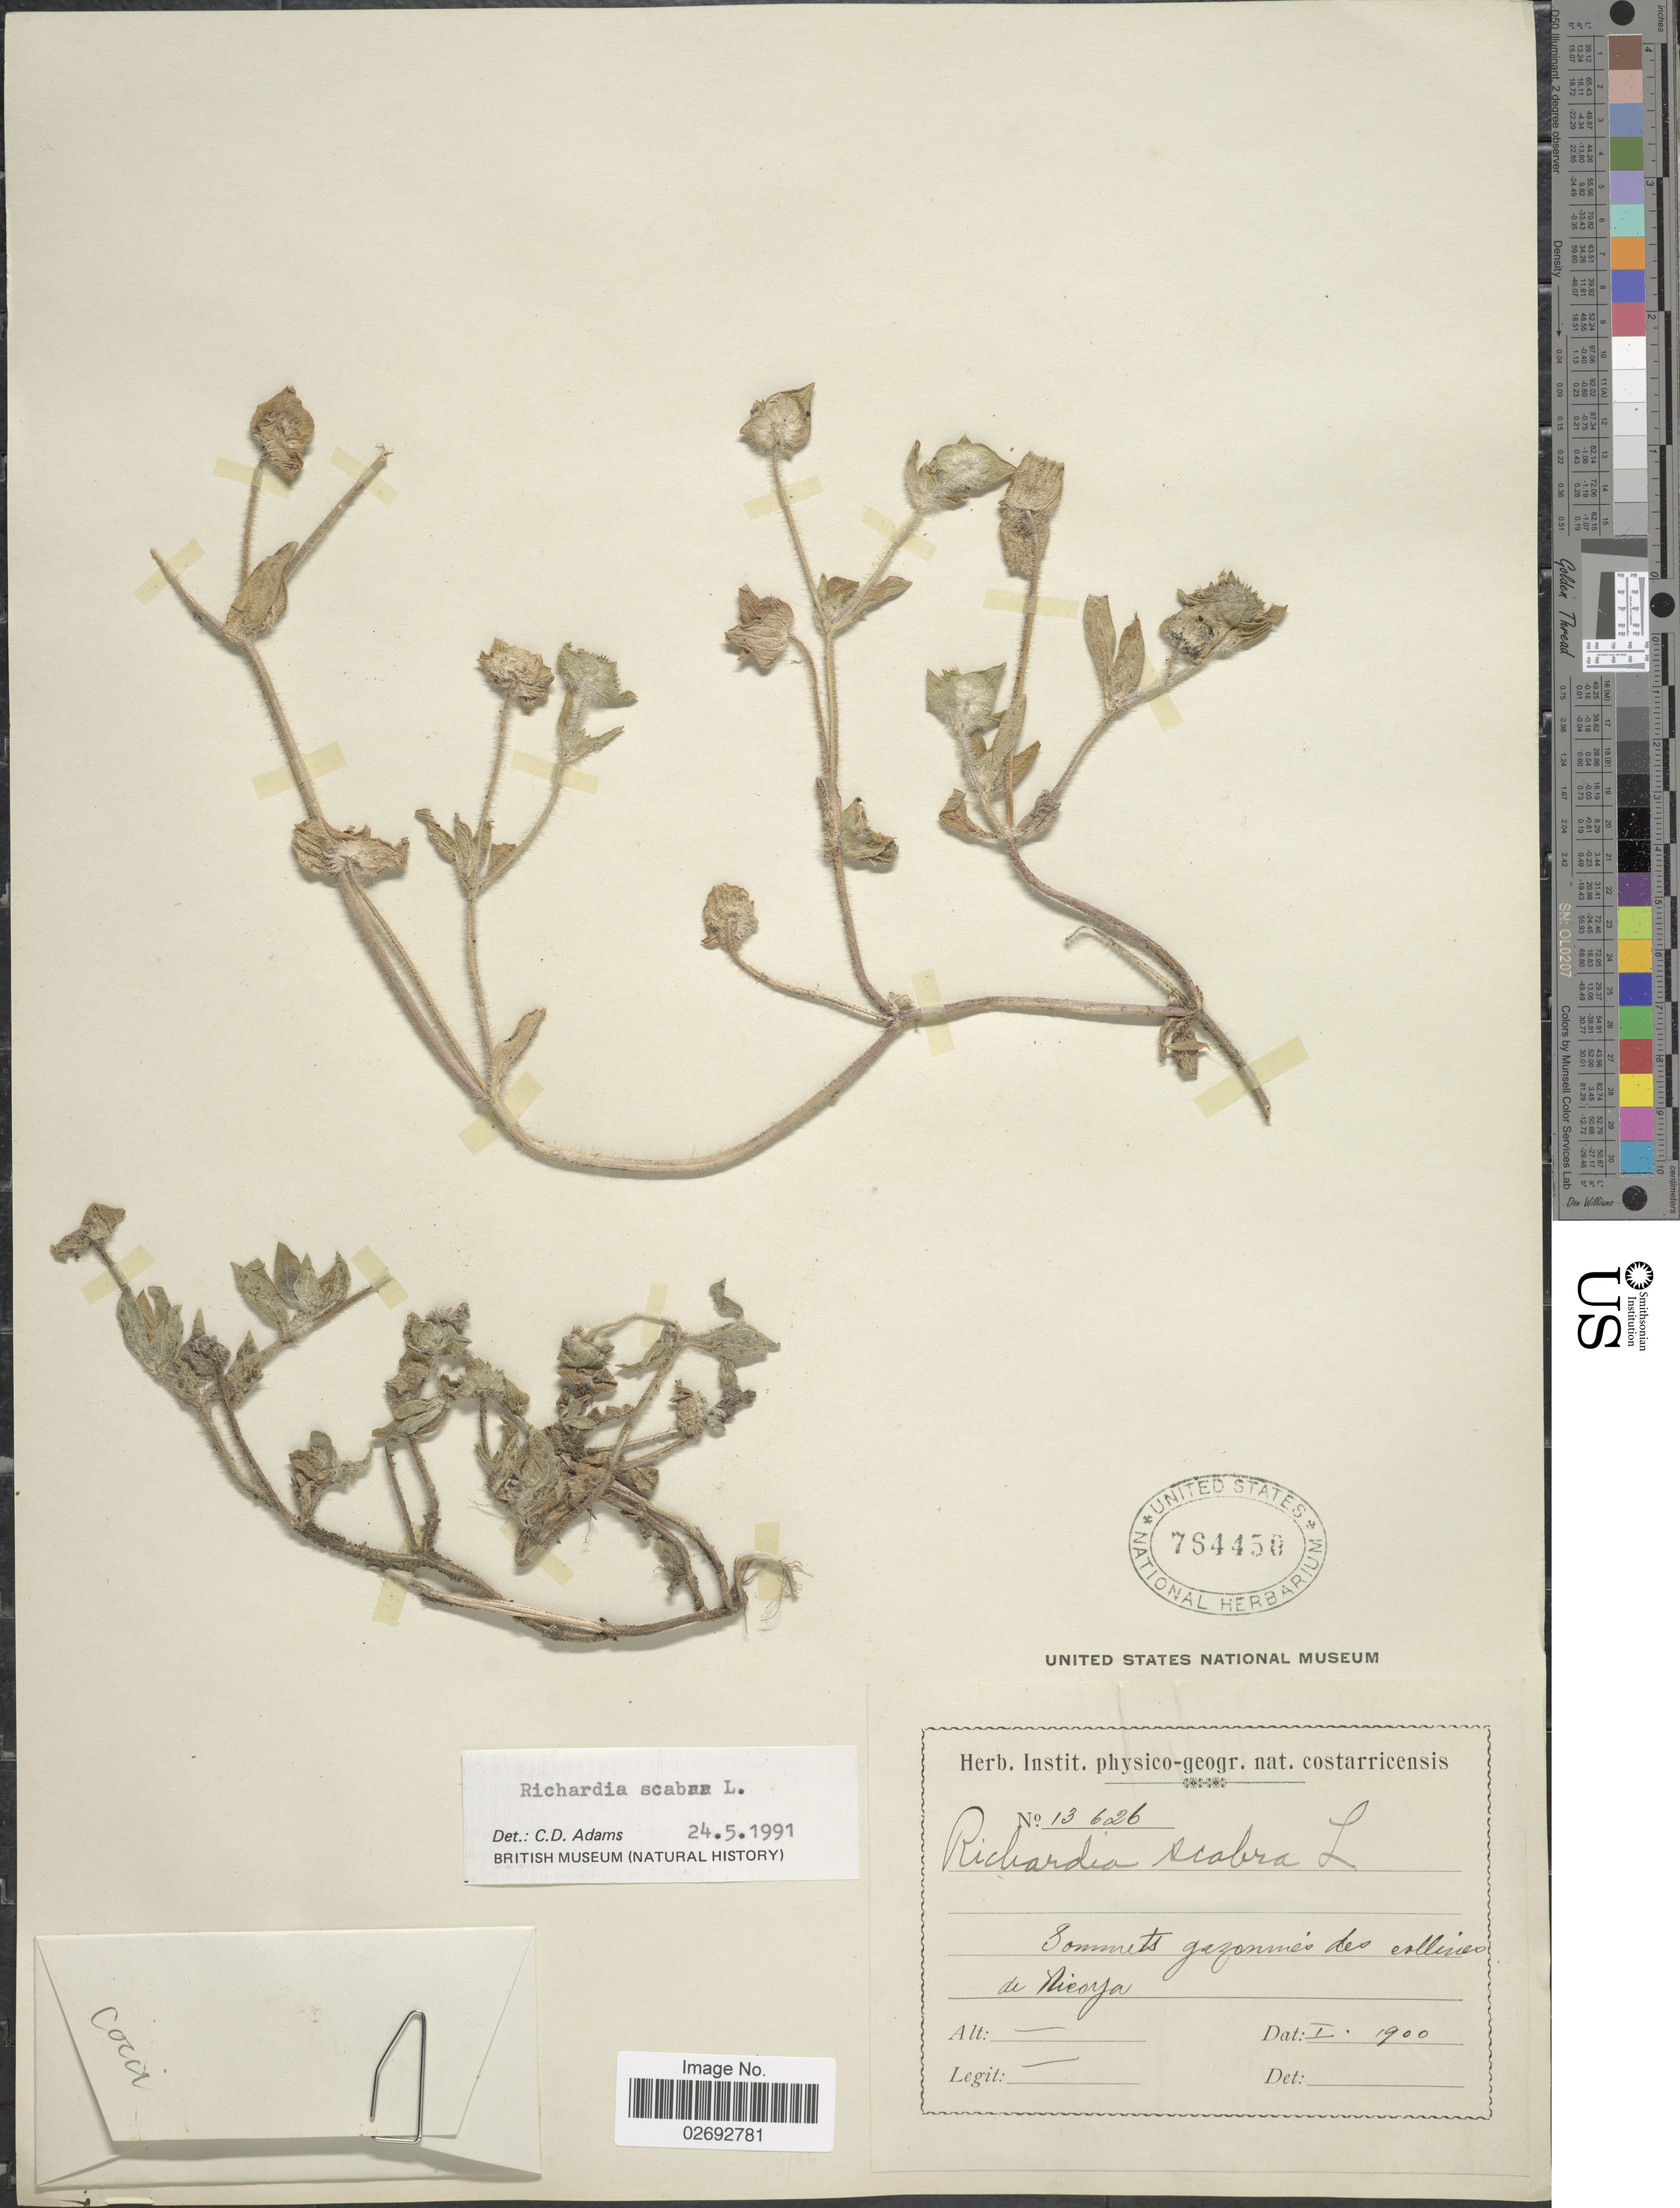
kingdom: Plantae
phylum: Tracheophyta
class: Magnoliopsida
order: Gentianales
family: Rubiaceae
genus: Richardia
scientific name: Richardia scabra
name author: L.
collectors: ex herb. Instit. physico-geogr. nat. costarricensis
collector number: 13626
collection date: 1900-01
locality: Sommets gazonnes des collines de Niroya [interpreted]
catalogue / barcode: US 784450